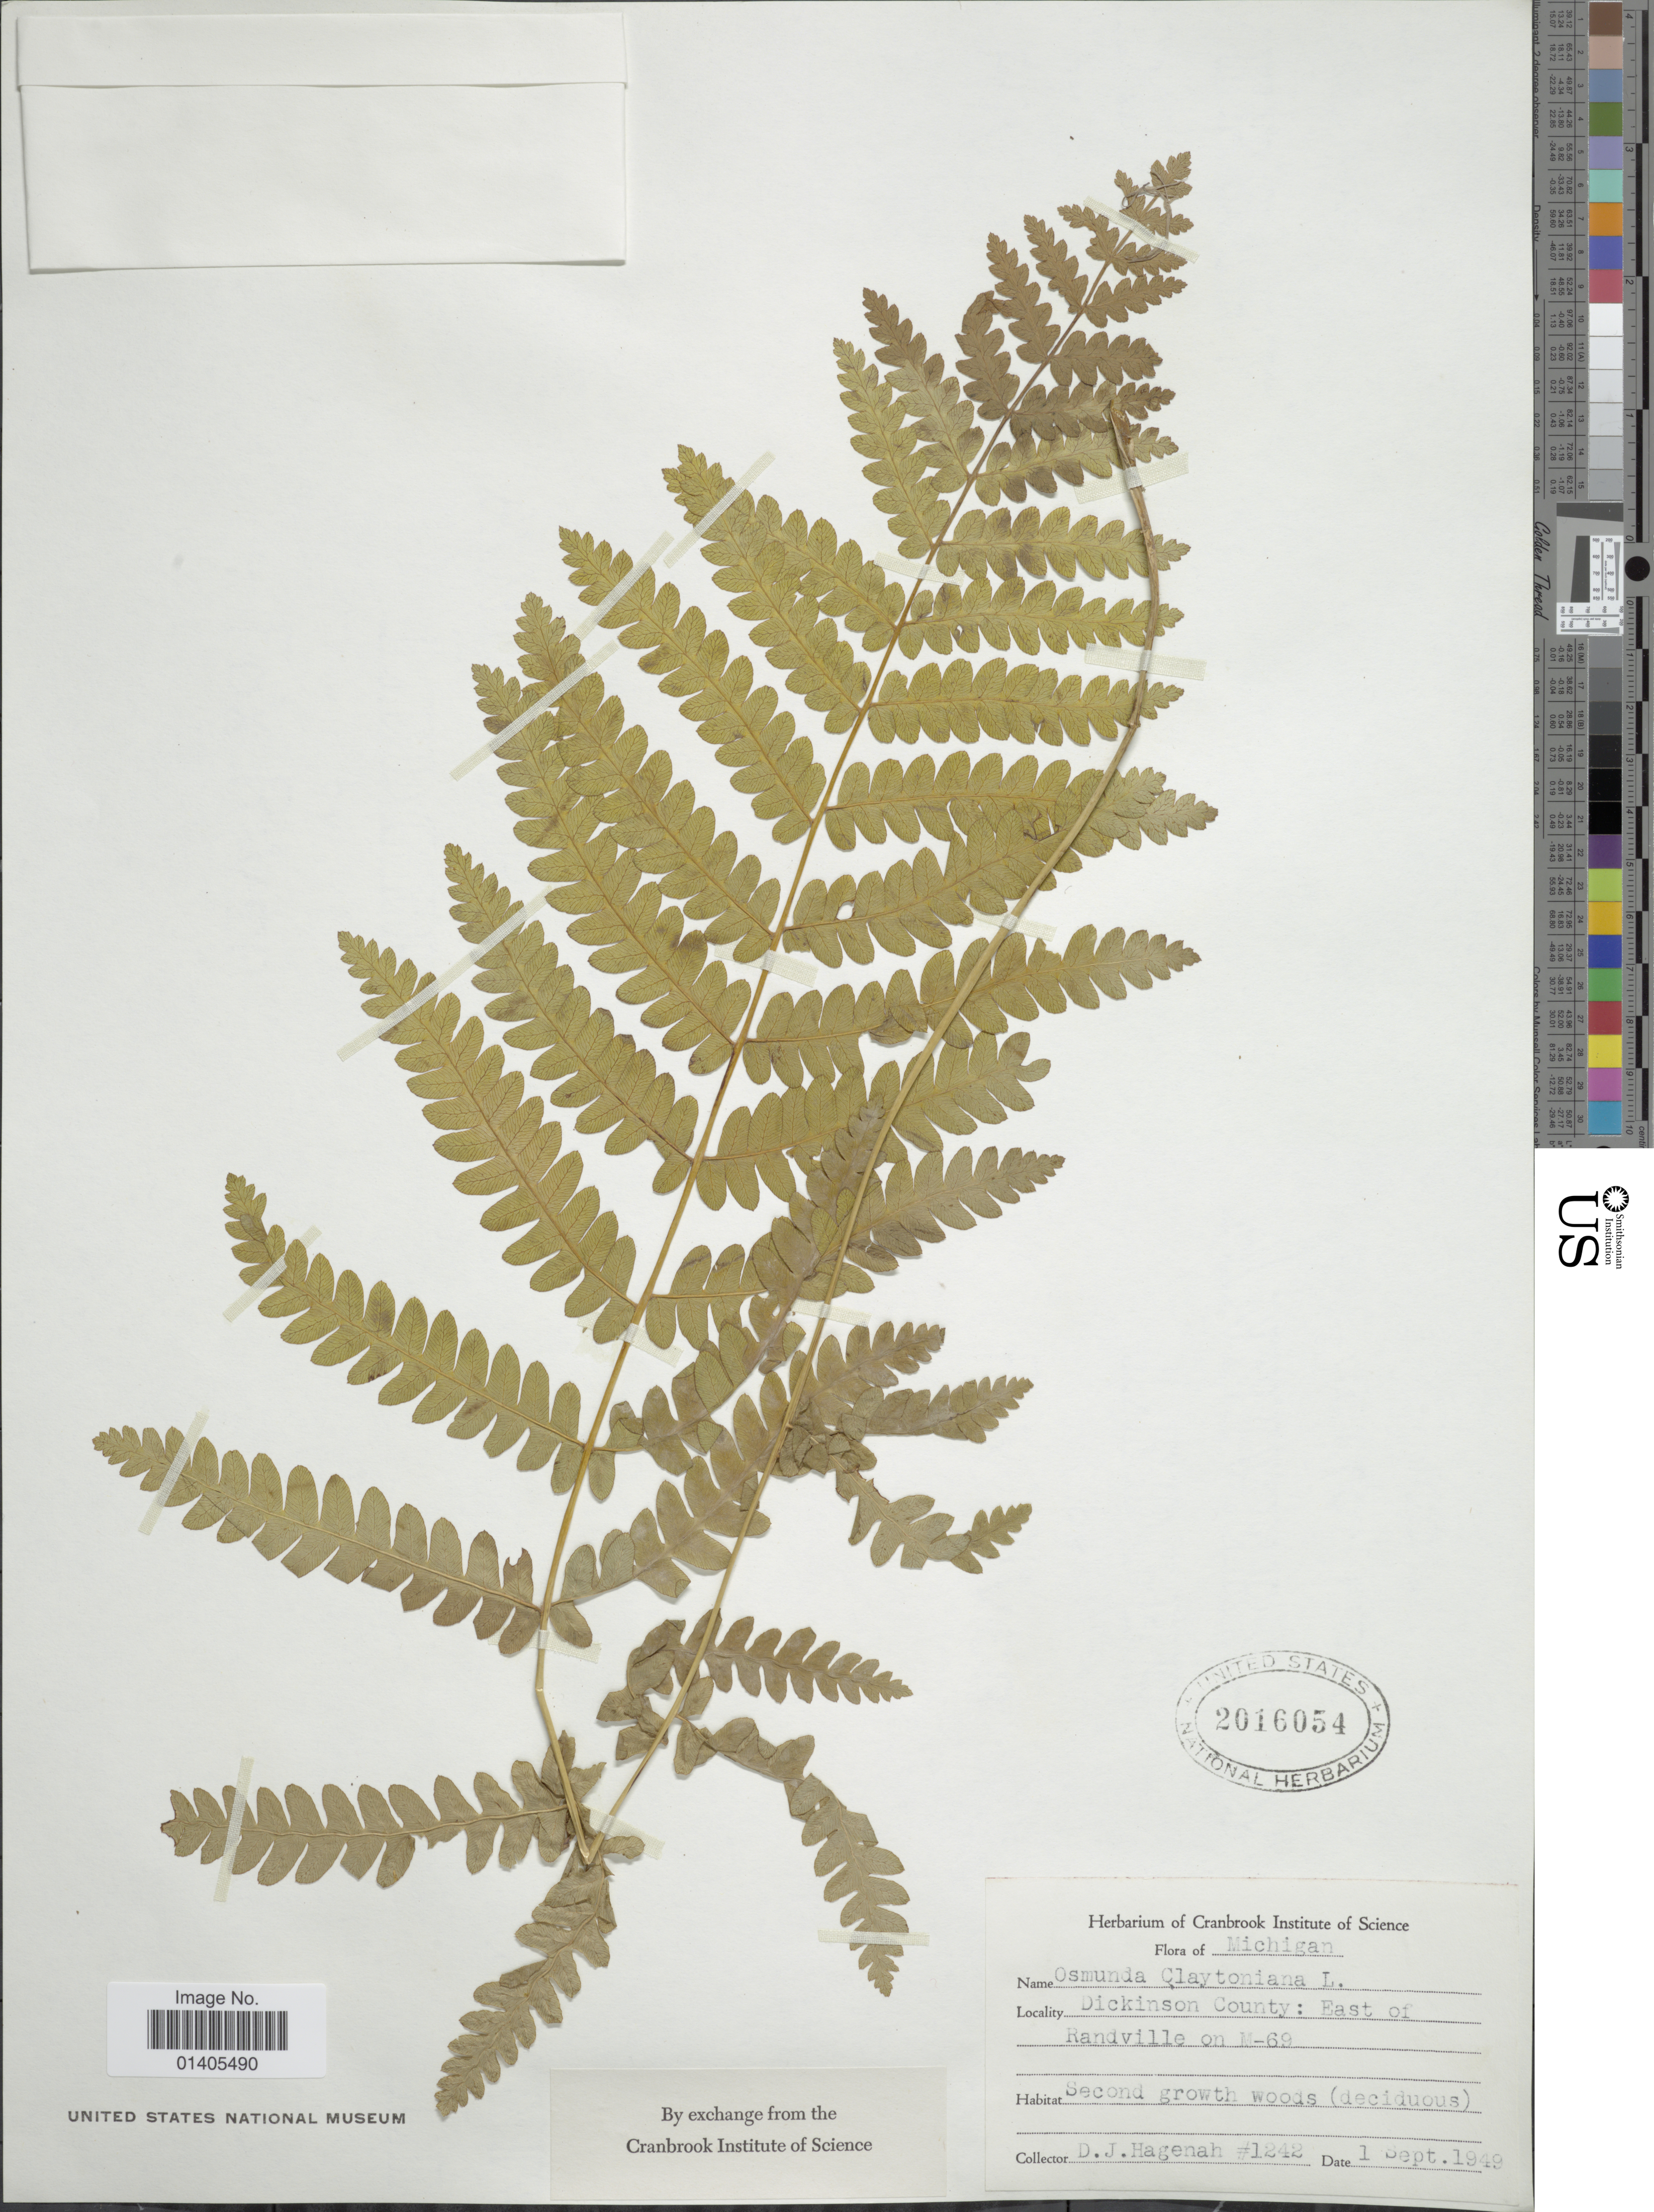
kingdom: Plantae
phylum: Tracheophyta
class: Polypodiopsida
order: Osmundales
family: Osmundaceae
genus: Osmunda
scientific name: Osmunda claytoniana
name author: (L.) Tagawa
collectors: D. Hagenah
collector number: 1242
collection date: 1949-09-01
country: United States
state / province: Michigan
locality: Dickinson County: East of Randville on M-69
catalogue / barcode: US 2016054